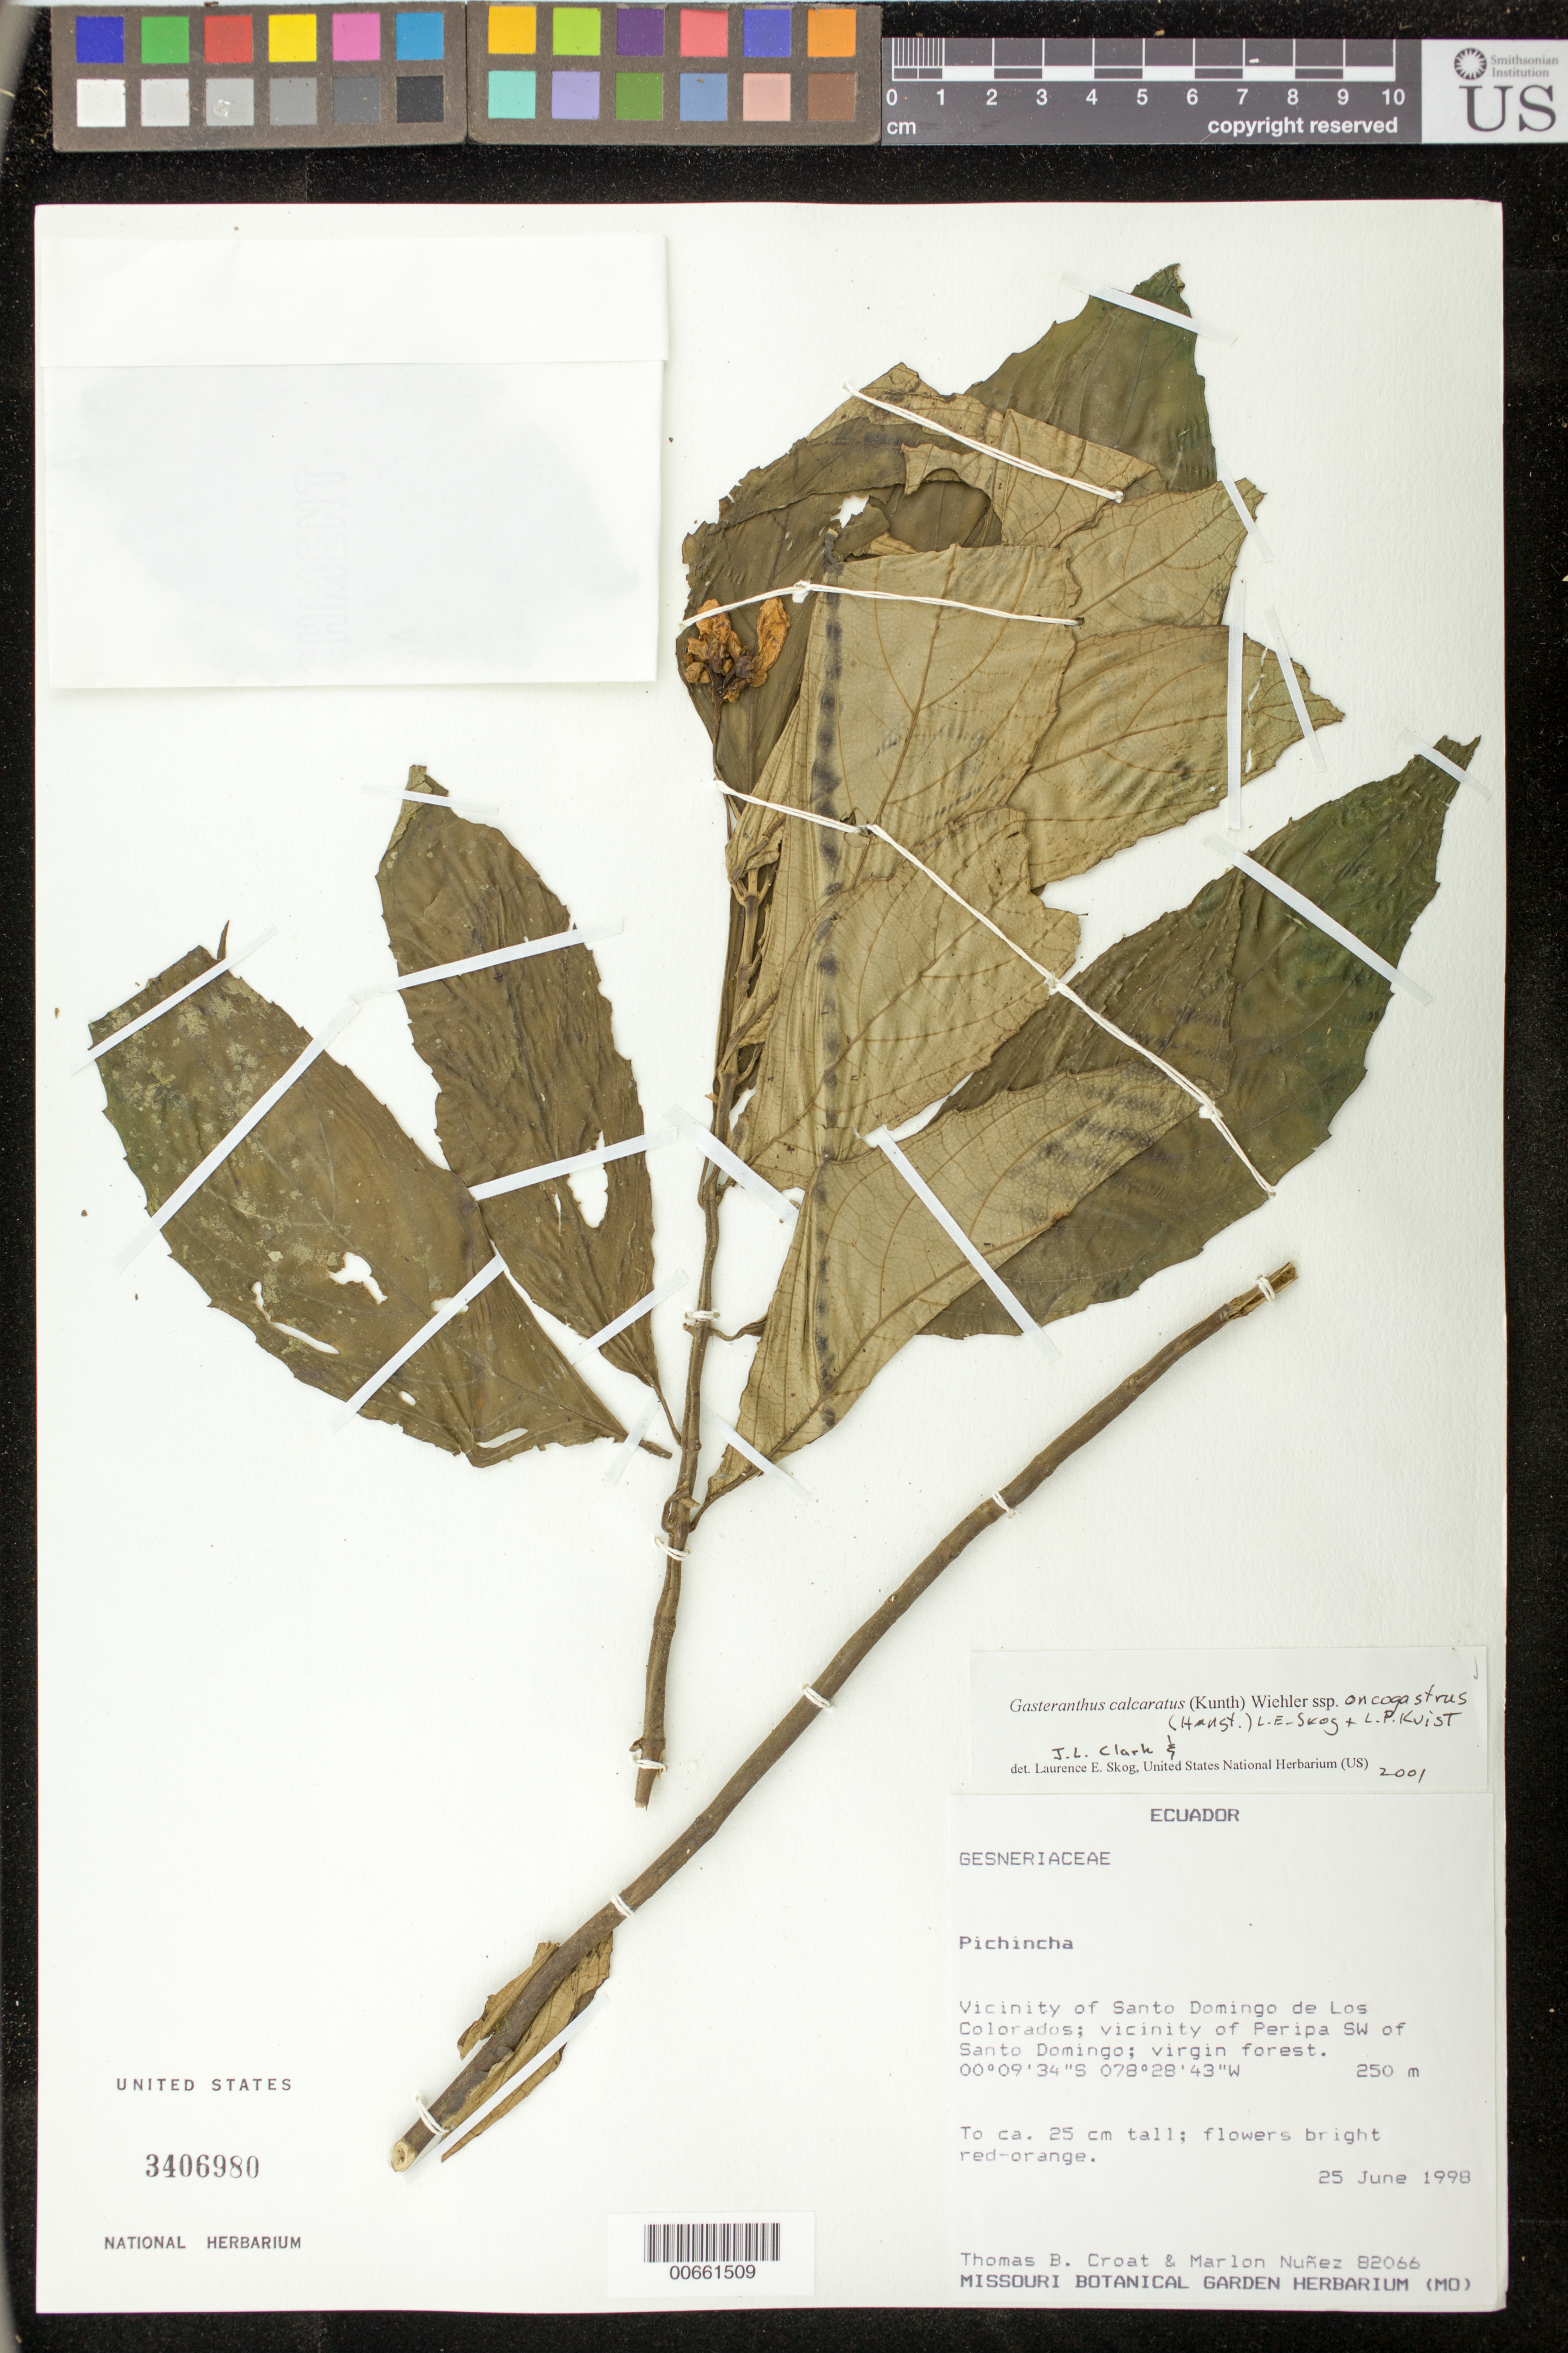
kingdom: Plantae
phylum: Tracheophyta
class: Magnoliopsida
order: Lamiales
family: Gesneriaceae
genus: Sinningia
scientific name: Sinningia incarnata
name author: (Aubl.) D.L. Denham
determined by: Clark, J. L., (SEL), The Marie Selby Botanical Garden (UNITED STATES)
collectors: T. B. Croat & M. Núñez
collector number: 82066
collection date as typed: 25 Jun 1998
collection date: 1998-06-25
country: Ecuador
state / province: Pichincha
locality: Vicinity of Santo Domingo de Los Colorados; vicinity of Peripa SW of Santo Domingo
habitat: Virgin forest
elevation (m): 250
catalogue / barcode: US 3406980